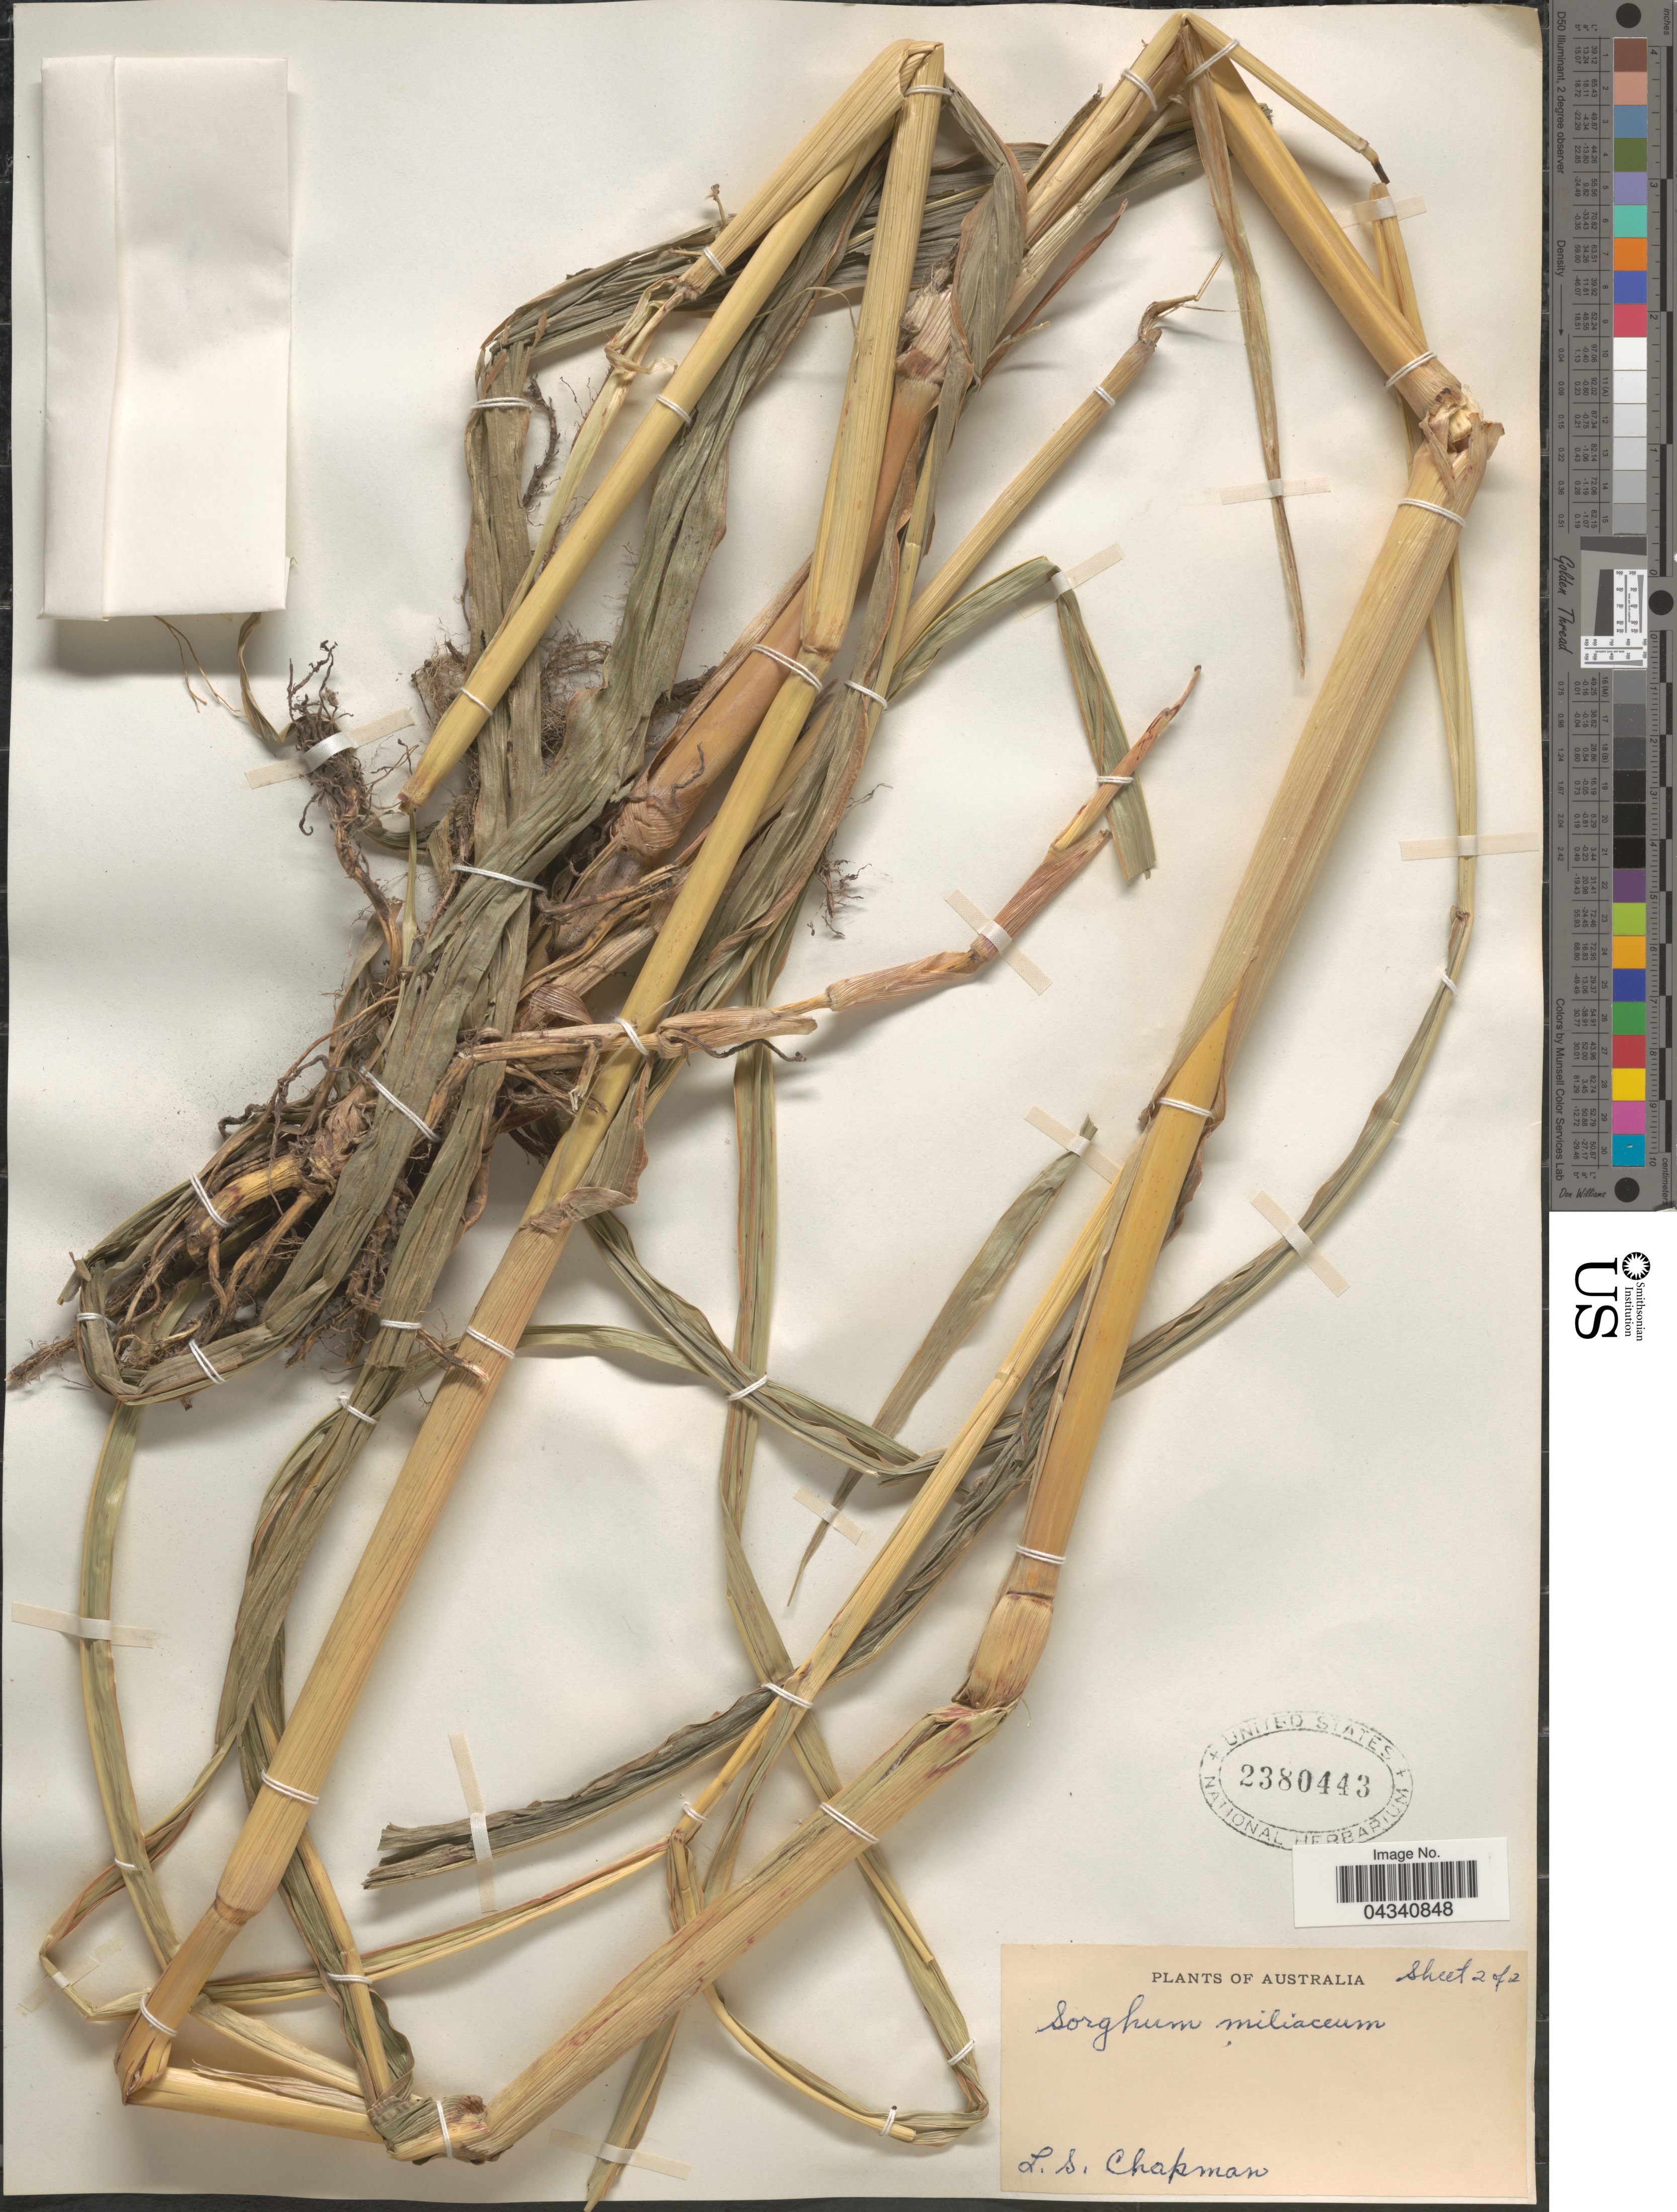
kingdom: Plantae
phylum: Tracheophyta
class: Liliopsida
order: Poales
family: Poaceae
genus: Sorghum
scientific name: Sorghum halepense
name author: (L.) Pers.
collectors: L. Chapman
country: Australia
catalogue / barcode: US 2380443